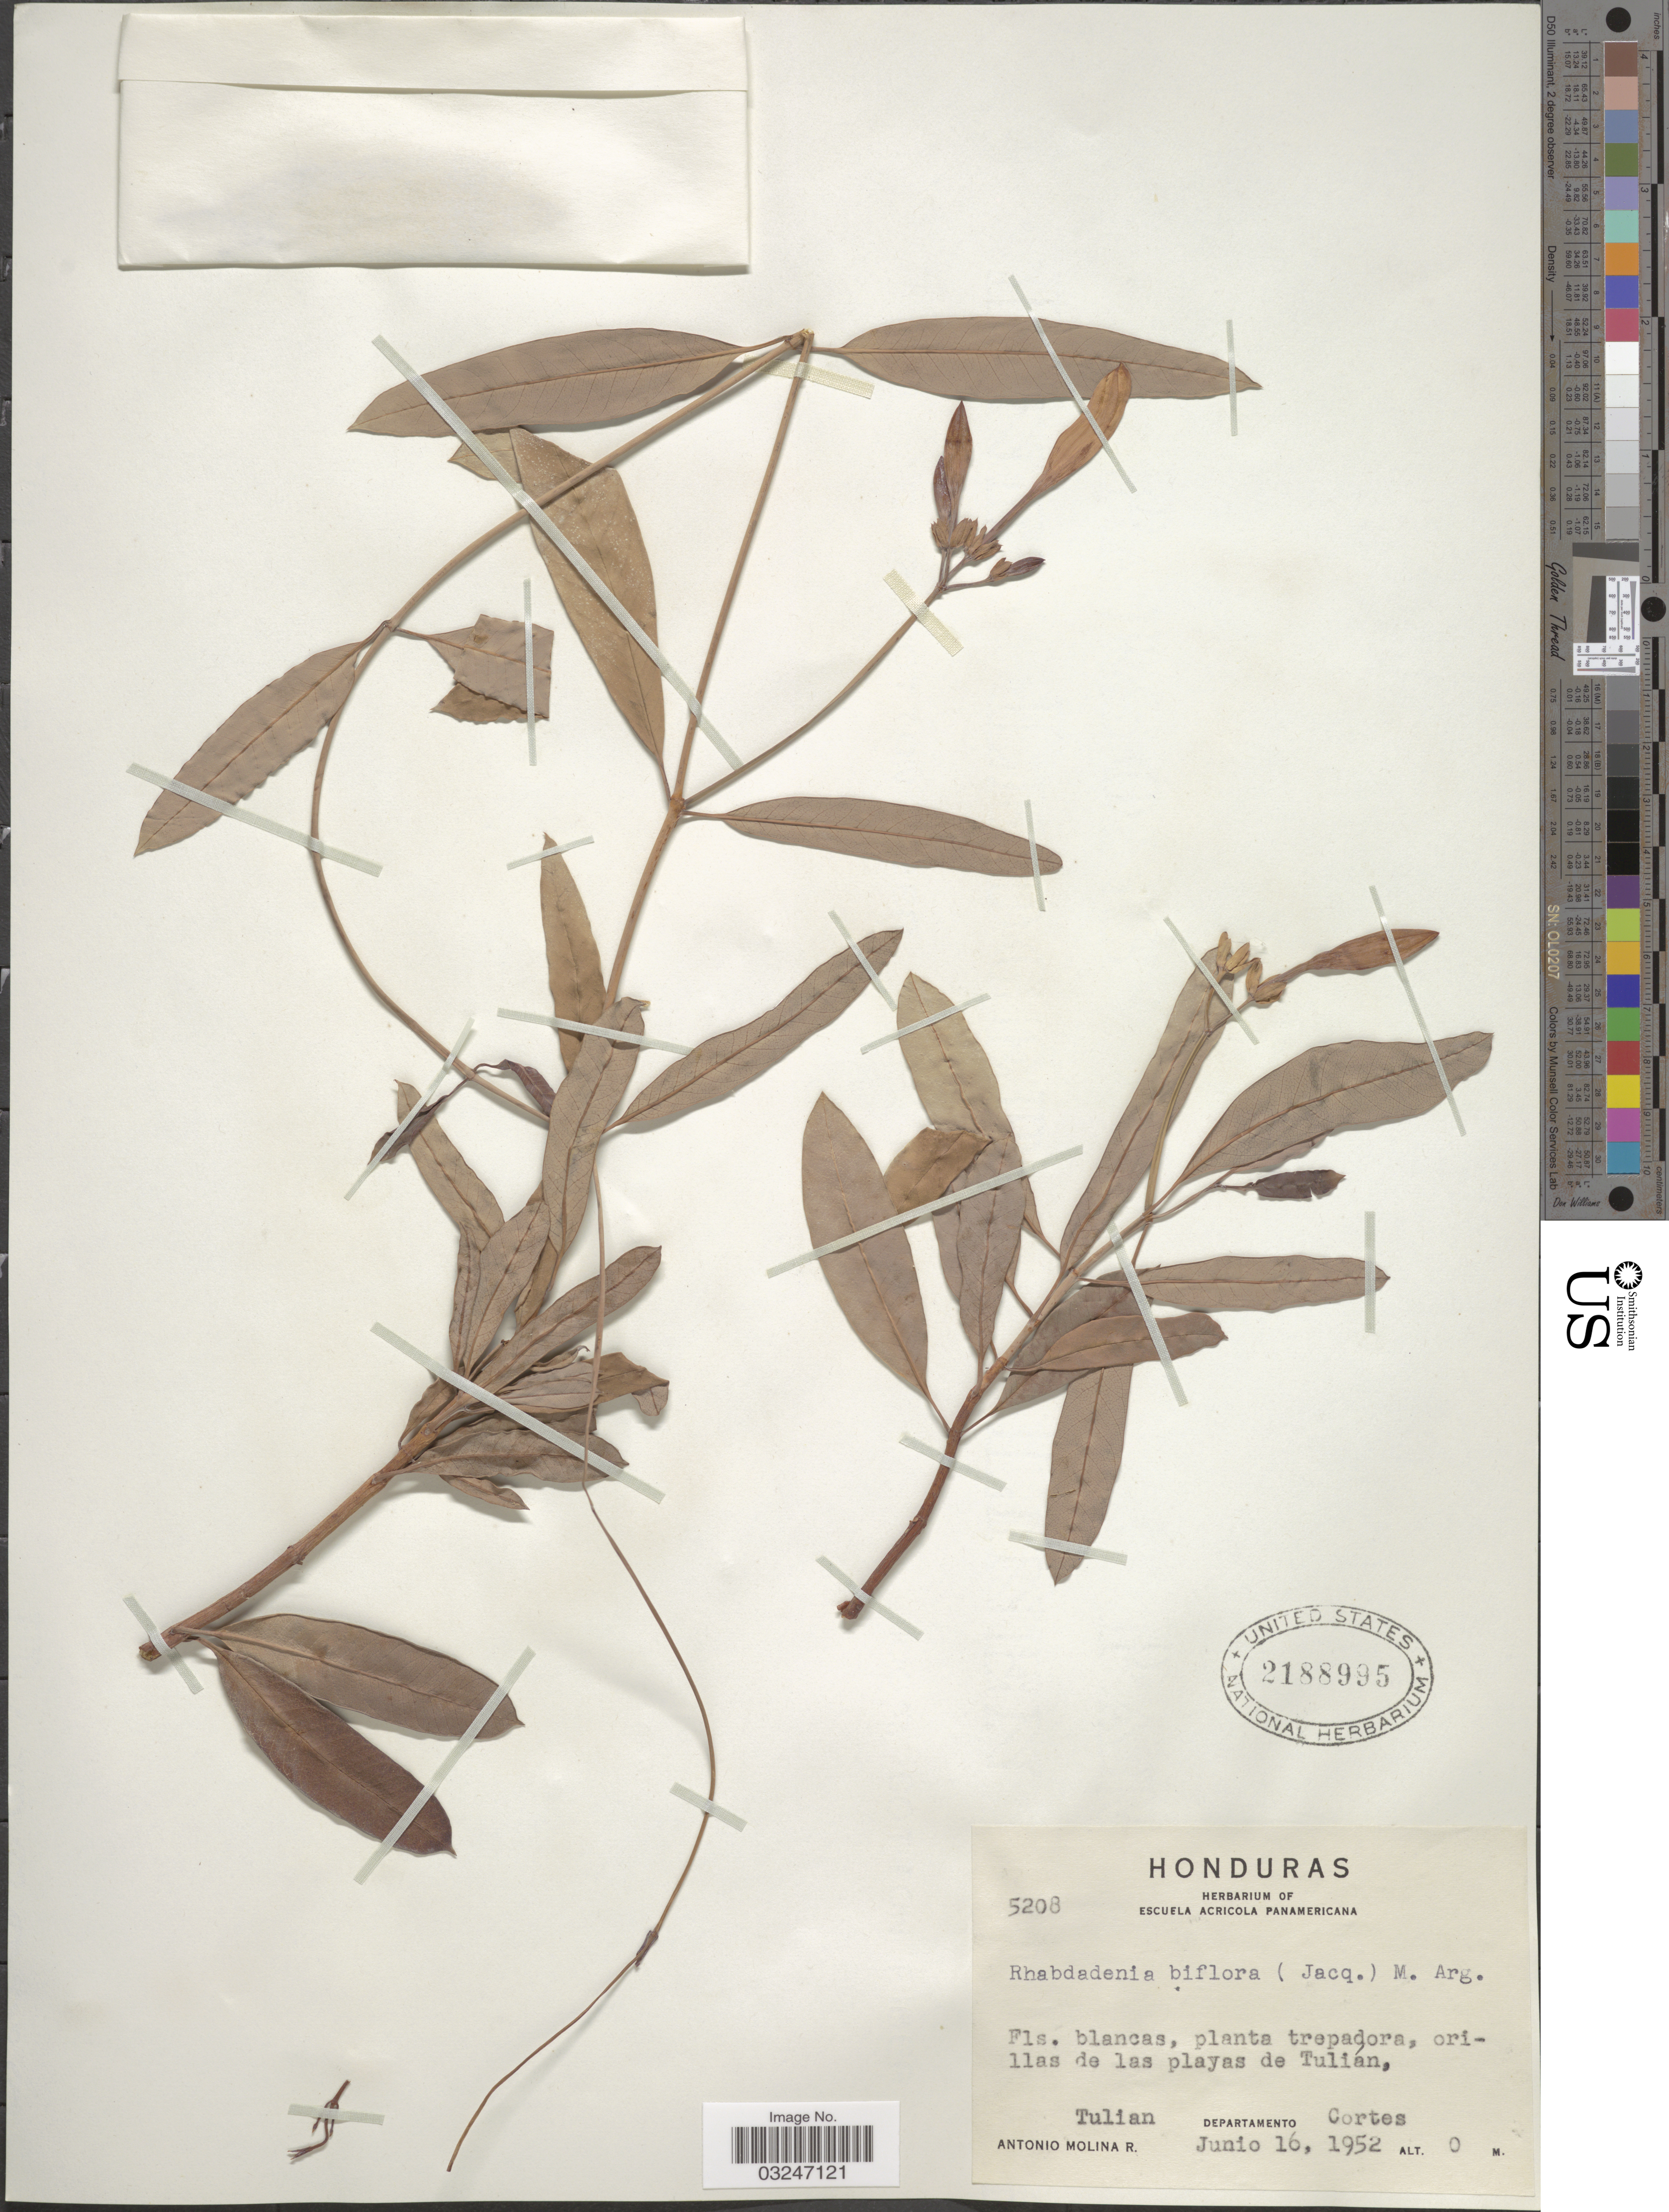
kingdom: Plantae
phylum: Tracheophyta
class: Magnoliopsida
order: Gentianales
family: Apocynaceae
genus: Rhabdadenia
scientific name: Rhabdadenia biflora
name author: (Jacq.) Müll. Arg.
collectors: A. Molina R.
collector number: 5208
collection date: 1952-06-16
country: Honduras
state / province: Cortés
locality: Orillas de las playas de Tulián, Tulian. Departamento Cortes.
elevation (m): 0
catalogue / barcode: US 2188995